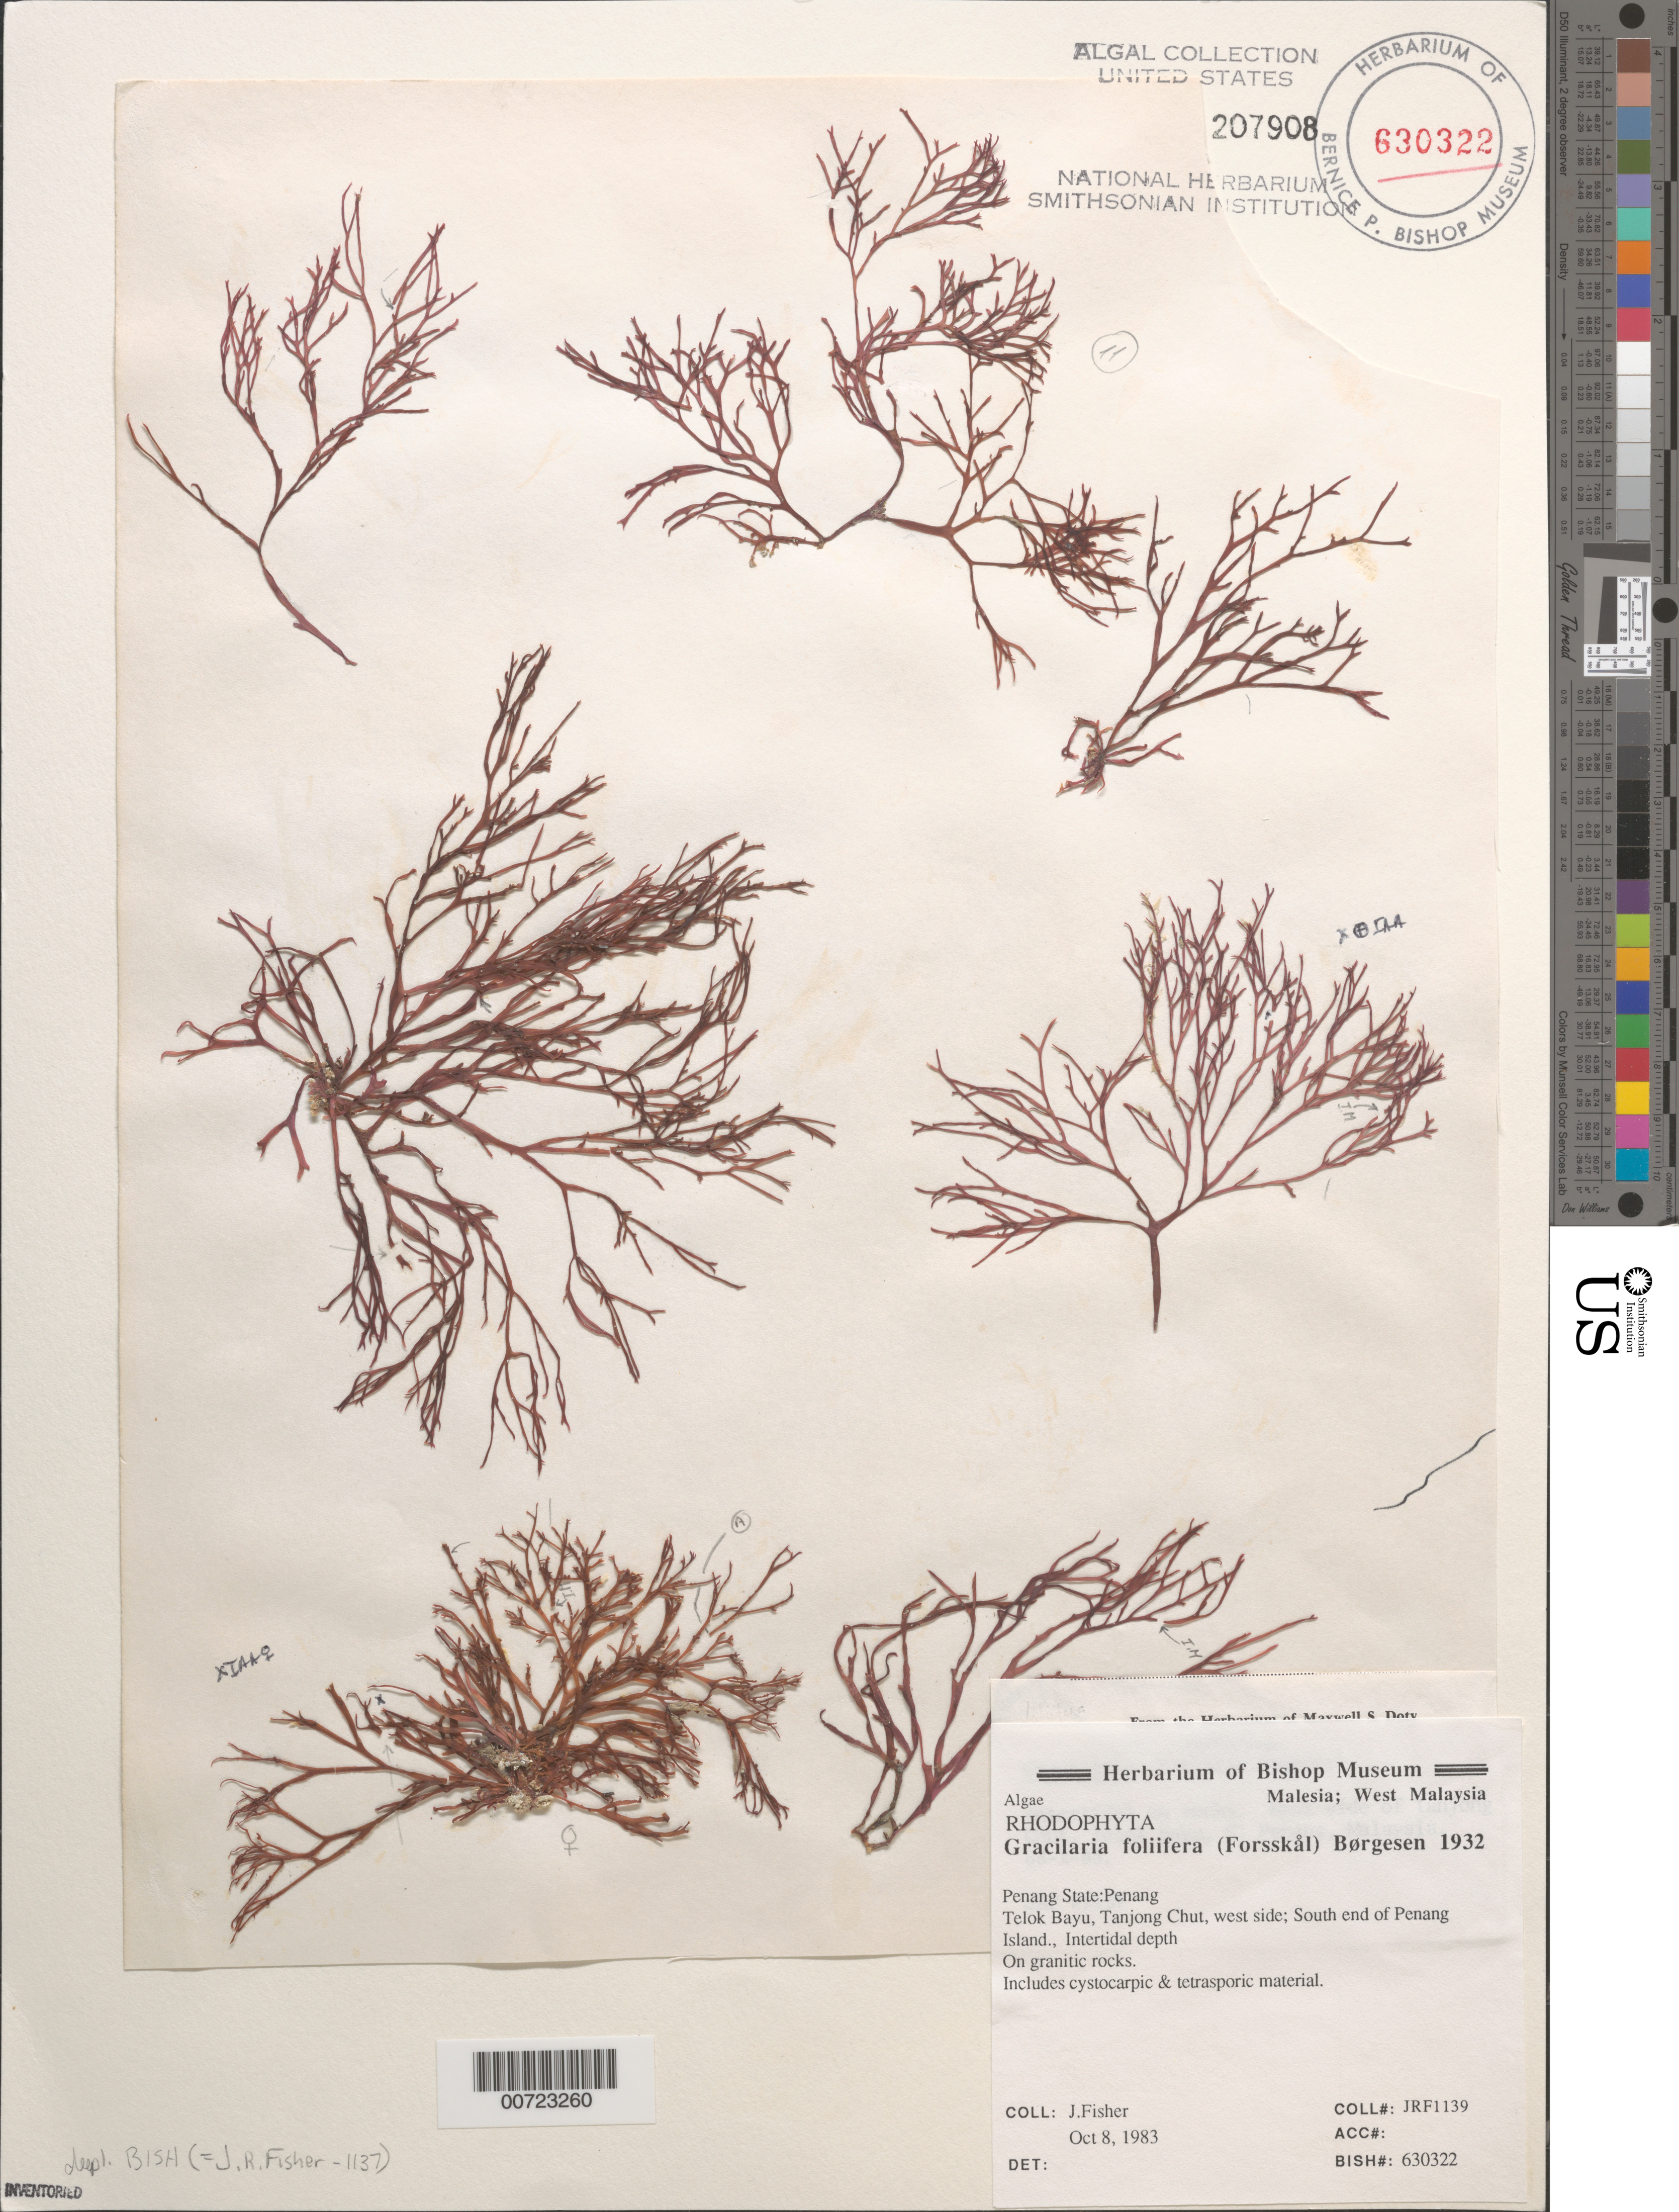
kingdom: Plantae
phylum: Rhodophyta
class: Florideophyceae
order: Gracilariales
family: Gracilariaceae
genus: Gracilaria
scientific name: Gracilaria foliifera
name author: (Forssk.) Børgesen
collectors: J. Fisher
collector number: JRF 1139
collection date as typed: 08 Oct 1983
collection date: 1983-10-08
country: Malaysia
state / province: Pinang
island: Penang Island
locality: Telok Bayu, Tanjong Chut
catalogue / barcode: US 207908